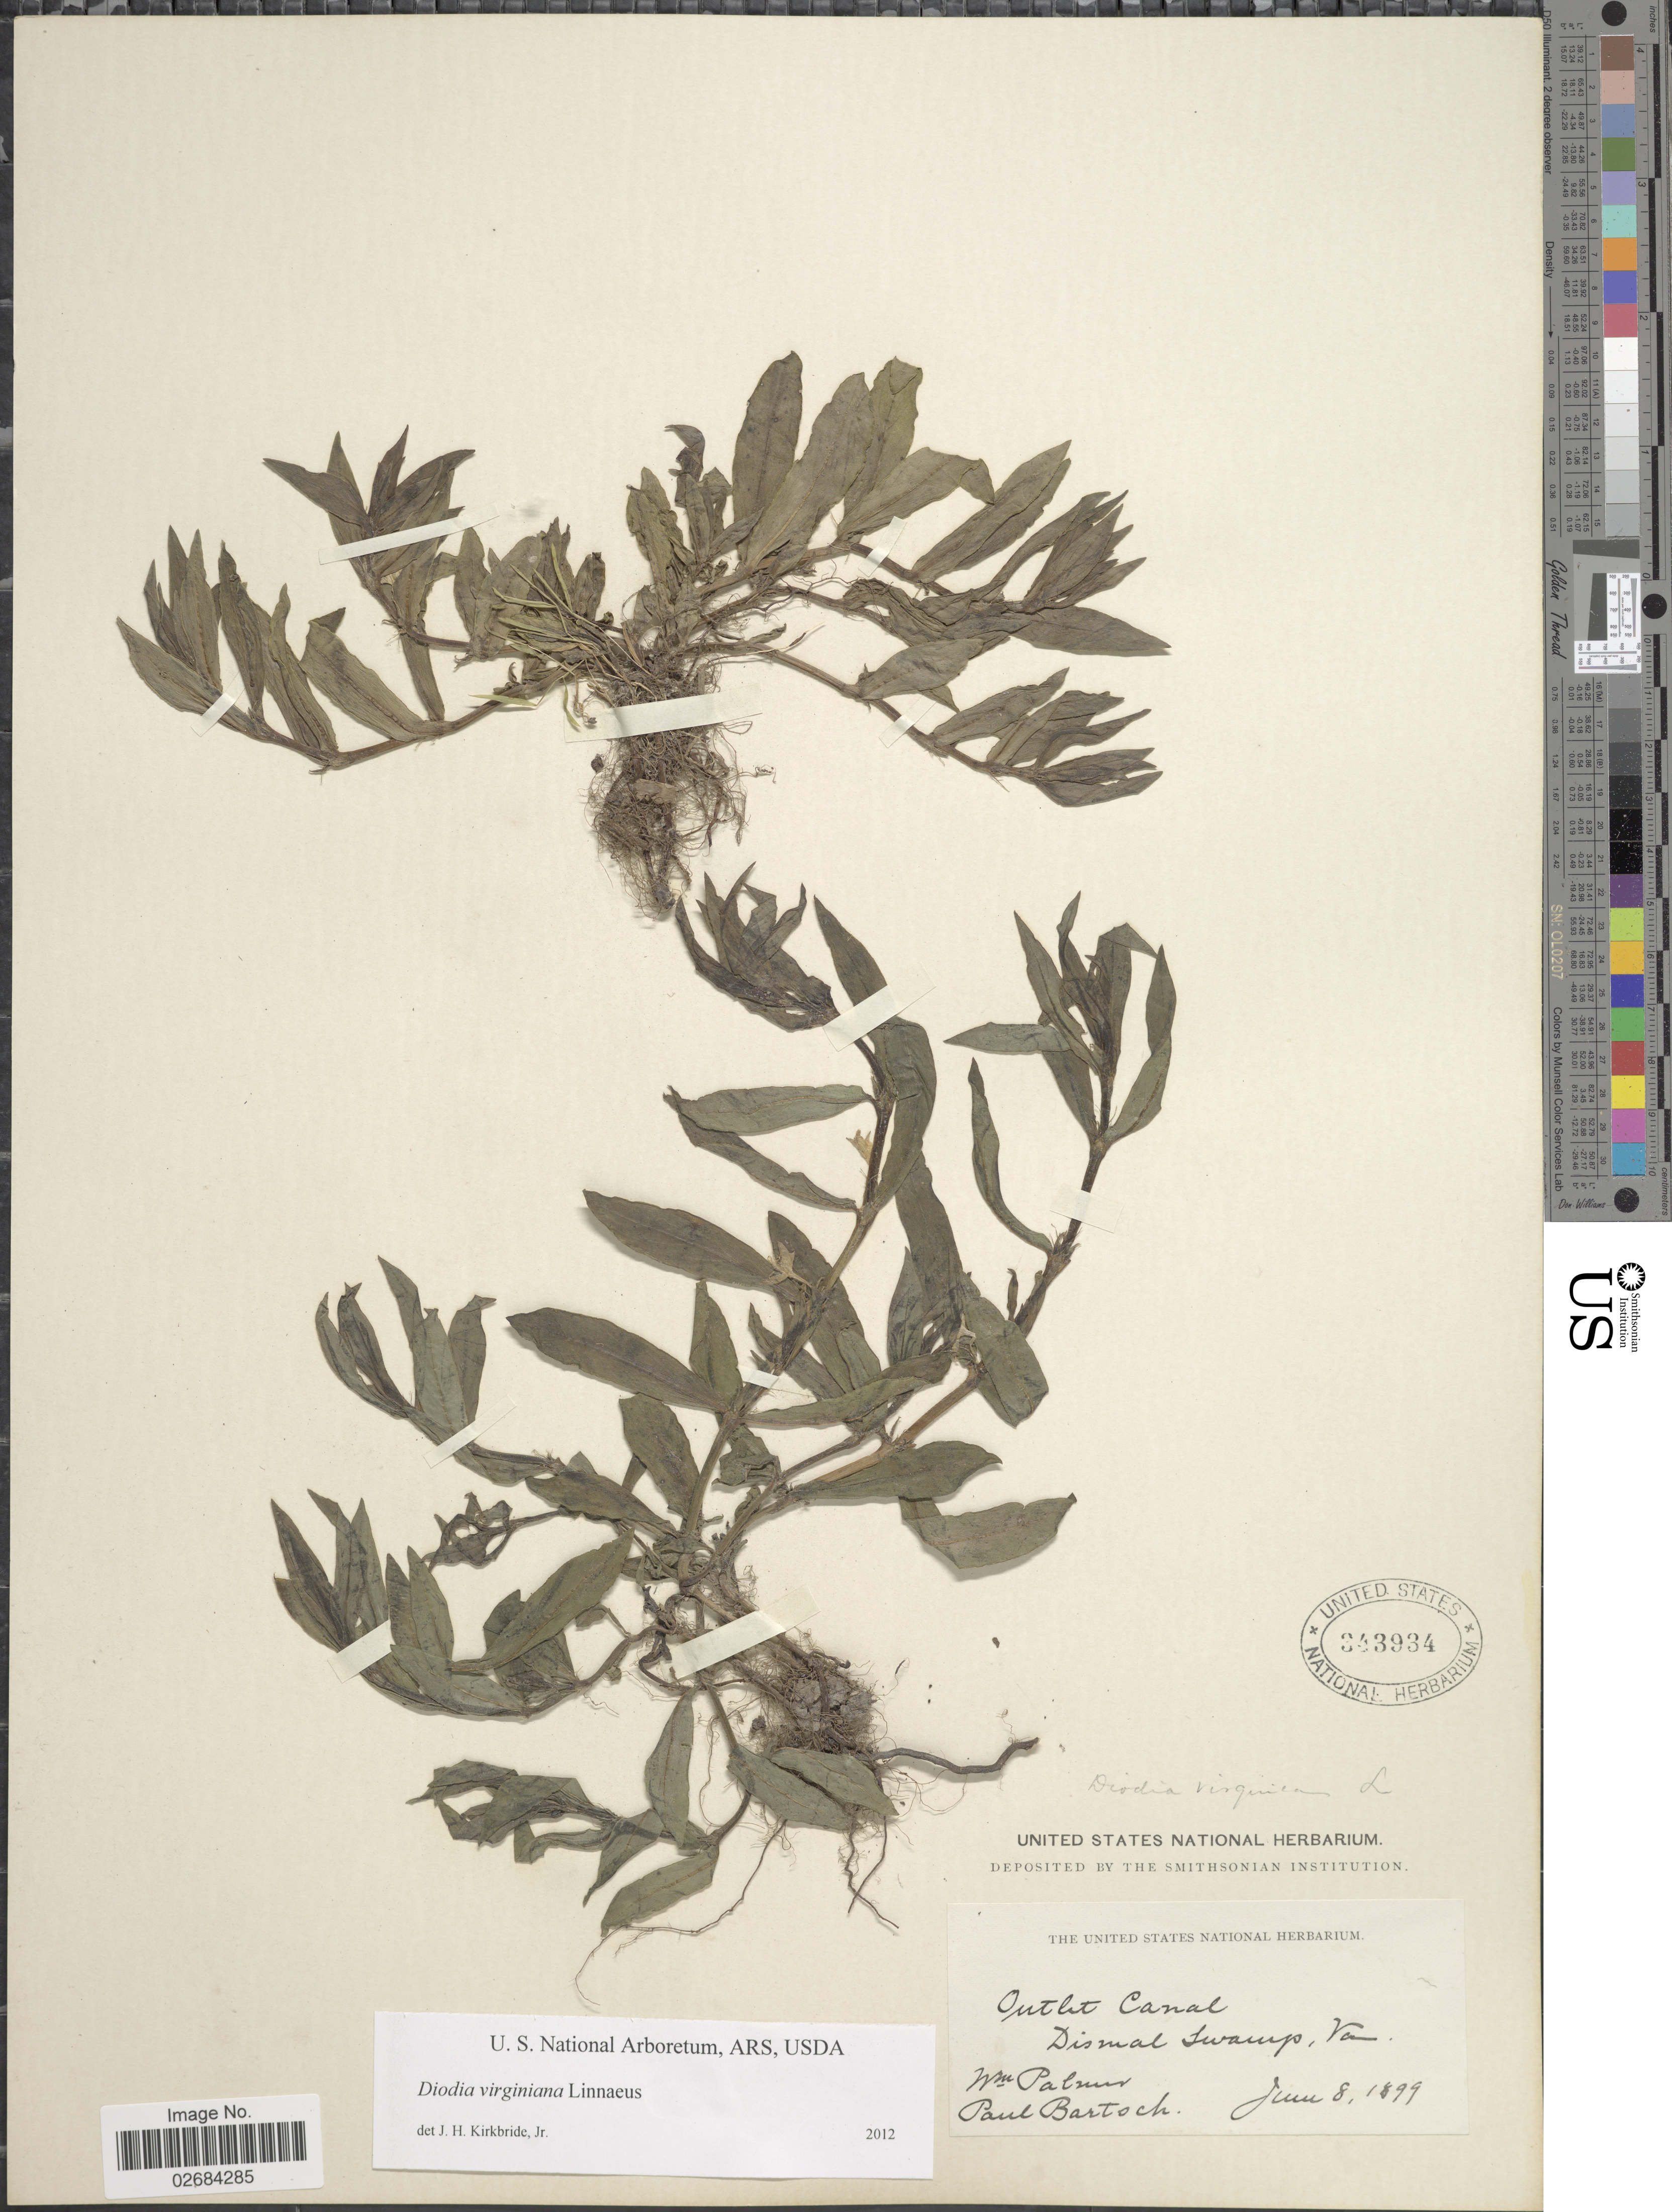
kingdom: Plantae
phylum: Tracheophyta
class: Magnoliopsida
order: Gentianales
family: Rubiaceae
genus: Diodia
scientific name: Diodia virginiana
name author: L.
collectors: W. Palmer & P. Bartoch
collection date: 1899-06-08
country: United States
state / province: Virginia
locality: Outlet Canal. Dismal Swamp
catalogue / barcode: US 343934